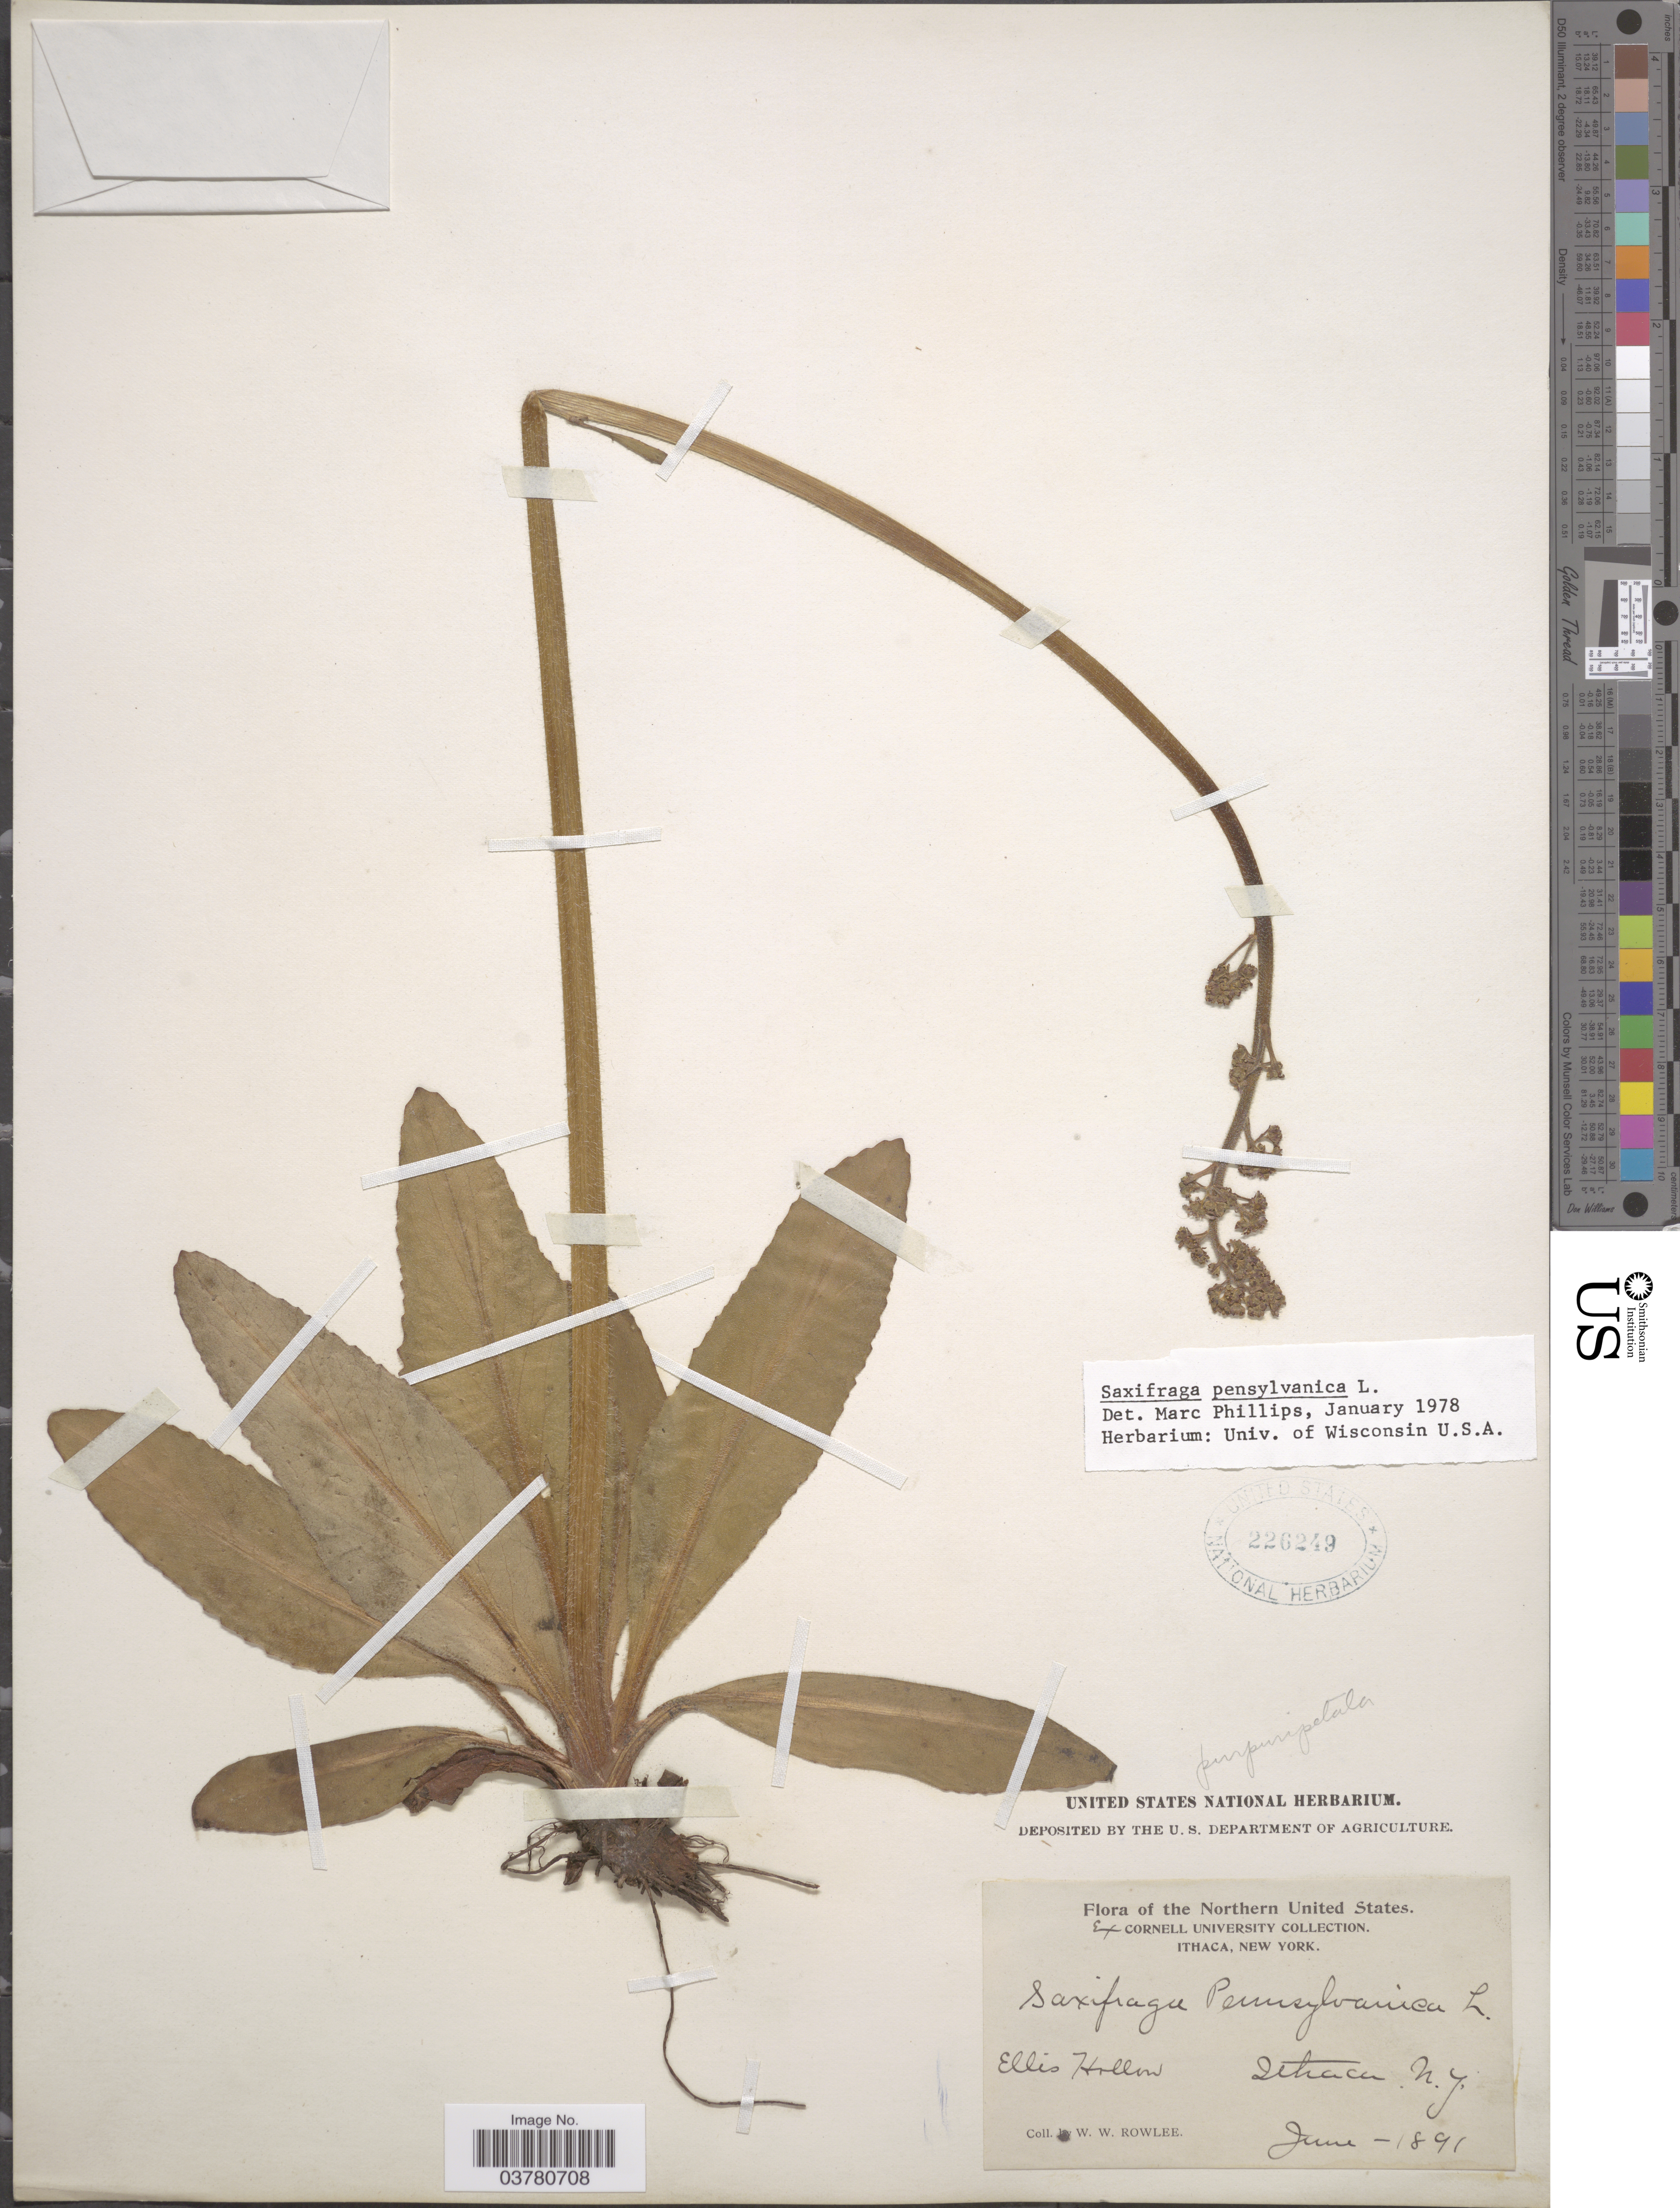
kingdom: Plantae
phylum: Tracheophyta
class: Magnoliopsida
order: Saxifragales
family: Saxifragaceae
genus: Micranthes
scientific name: Micranthes pensylvanica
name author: (L.) Haw.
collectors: W. W. Rowlee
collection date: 1891-06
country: United States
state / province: New York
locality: Northern United States. Ithaca. Ellis Hollow.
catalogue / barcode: US 226249